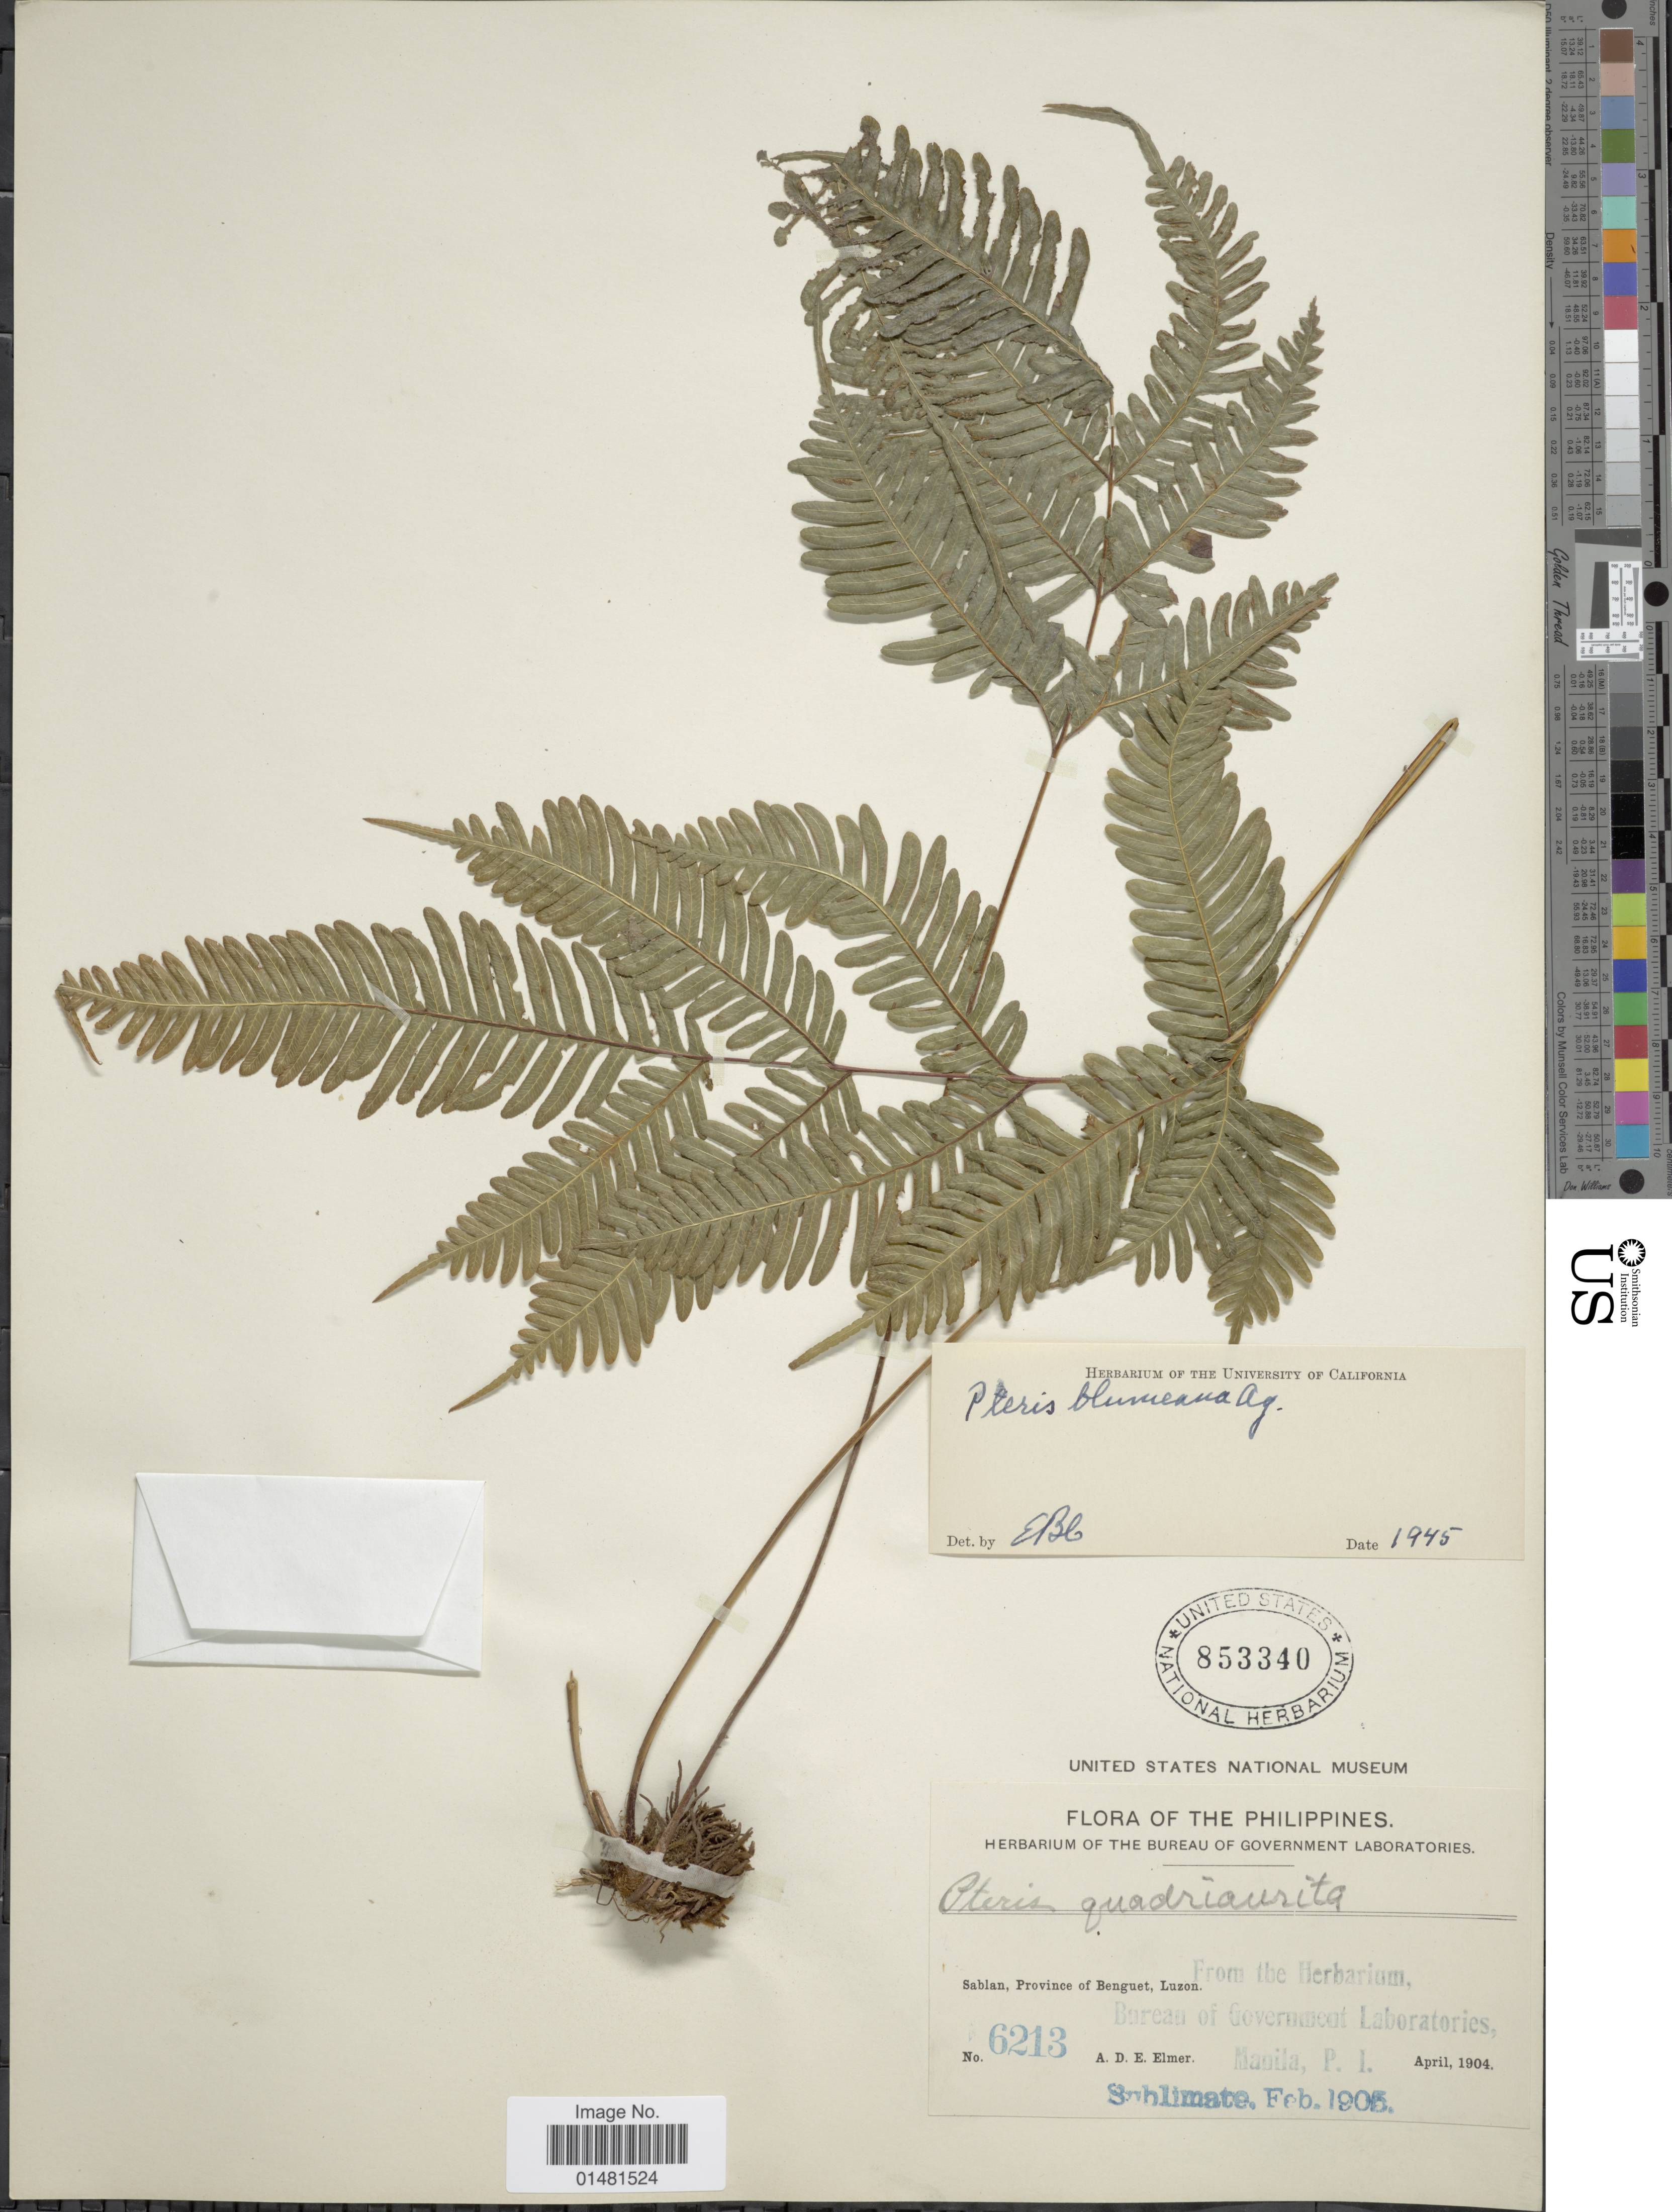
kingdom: Plantae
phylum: Tracheophyta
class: Polypodiopsida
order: Polypodiales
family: Pteridaceae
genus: Pteris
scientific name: Pteris blumeana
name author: J. Agardh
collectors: A. D. E. Elmer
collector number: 6213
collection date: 1904-04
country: Philippines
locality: Sablan, Province of Benguet, Luzon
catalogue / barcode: US 853340